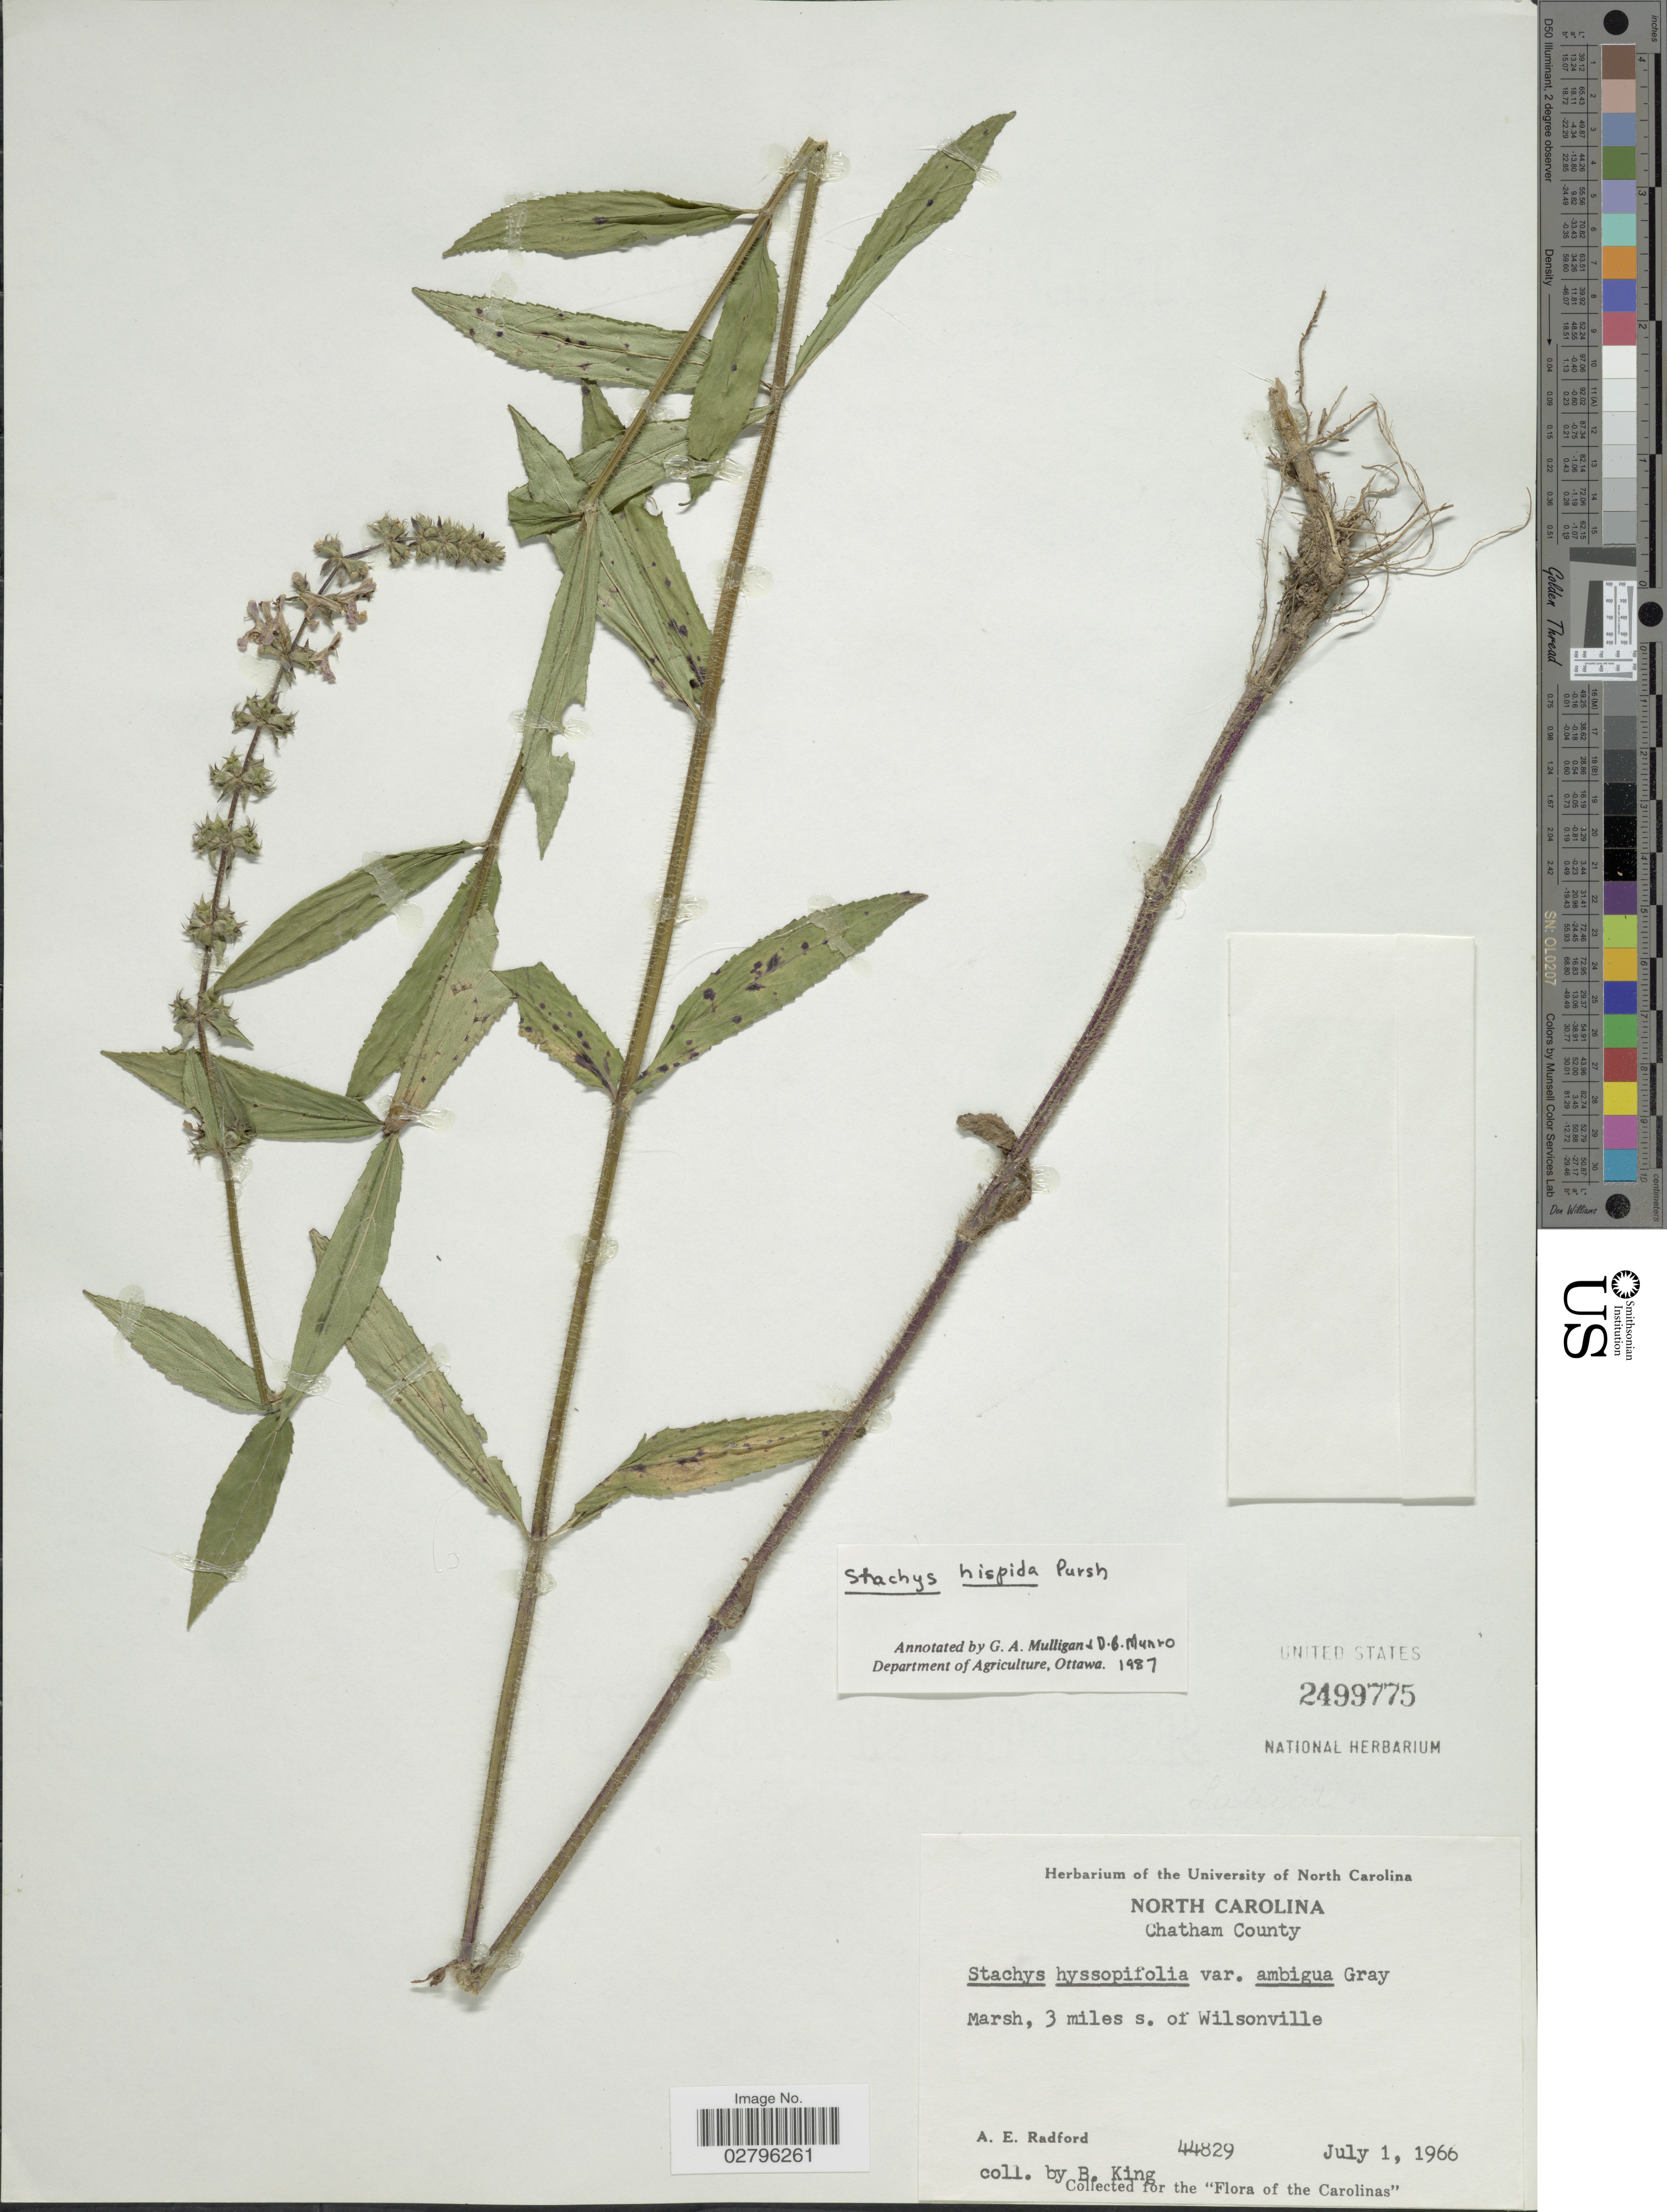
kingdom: Plantae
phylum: Tracheophyta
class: Magnoliopsida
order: Lamiales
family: Lamiaceae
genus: Stachys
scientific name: Stachys hispida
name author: Pursh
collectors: B. King & A. E. Radford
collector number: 44829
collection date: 1966-07-01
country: United States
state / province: North Carolina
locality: Chatham County. Marsh, 3 miles s. of Wilsonville.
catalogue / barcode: US 2499775